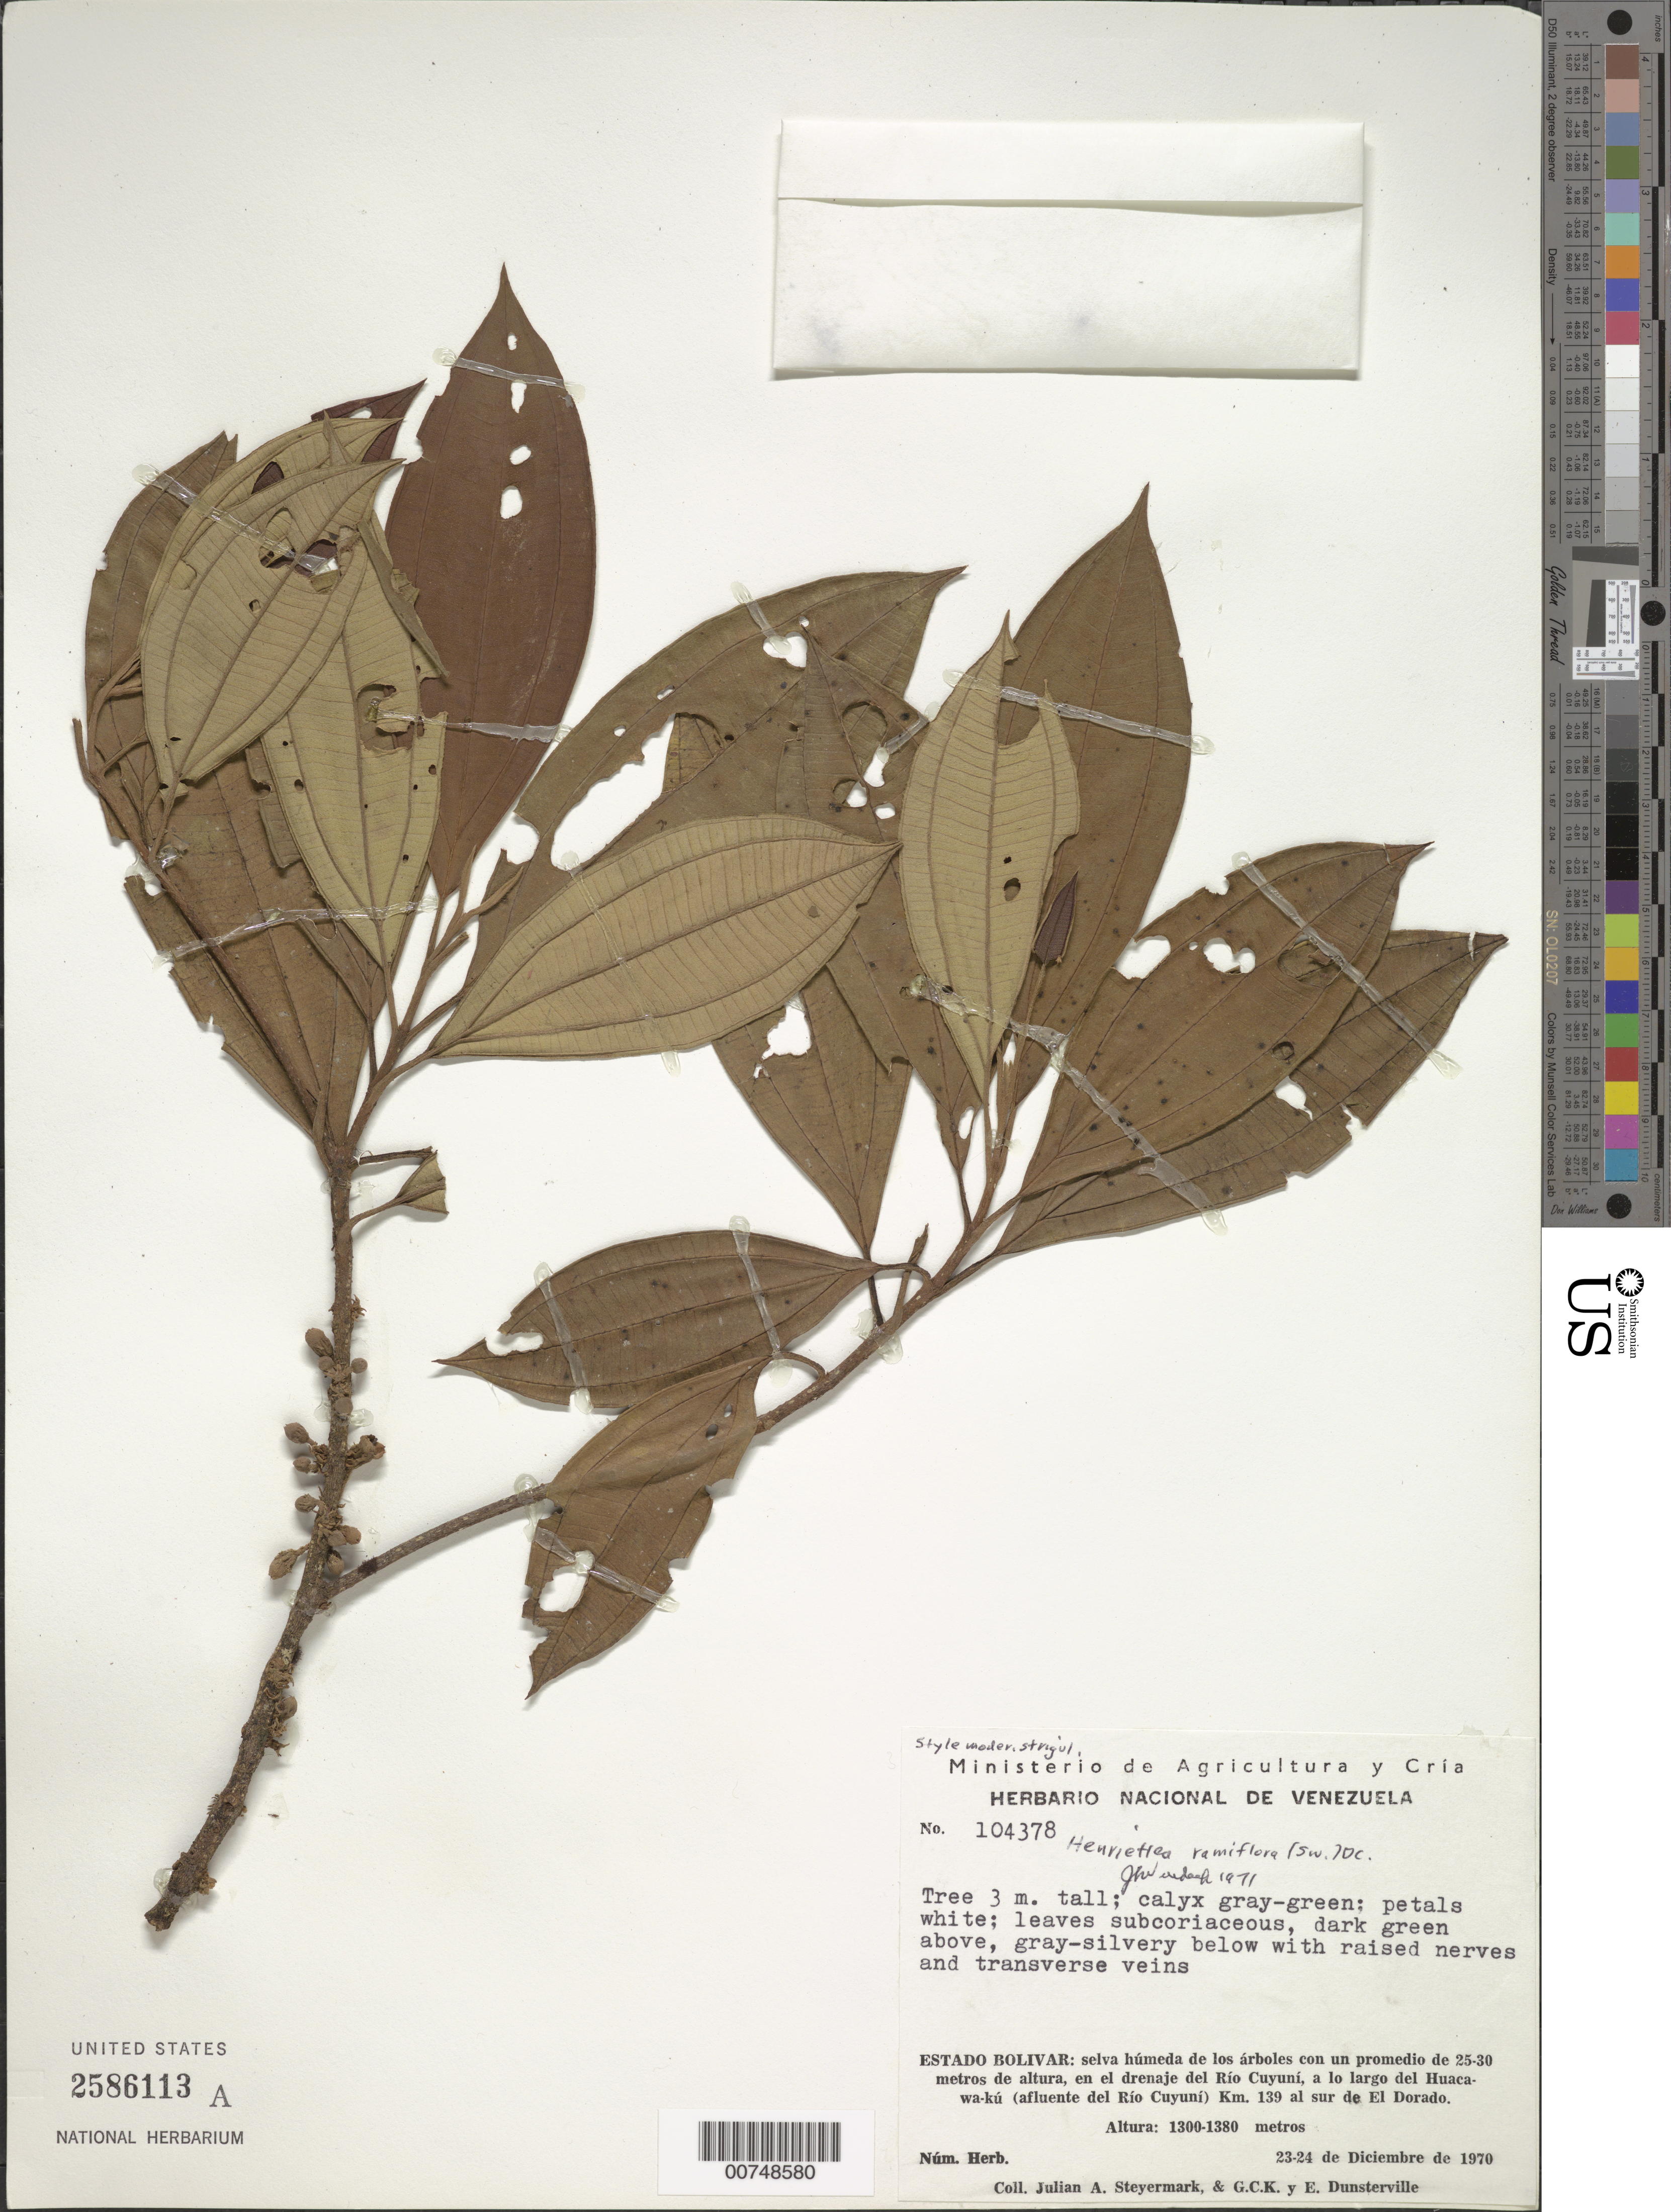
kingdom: Plantae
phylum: Tracheophyta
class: Magnoliopsida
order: Myrtales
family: Melastomataceae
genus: Henriettea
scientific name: Henriettea ramiflora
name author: (Sw.) DC.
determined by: Wurdack, John J., (US), US (UNITED STATES)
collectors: J. Steyermark, G. C. K. Dunsterville & E. Dunsterville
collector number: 104378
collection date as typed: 23-Dec-70 to 24-Dec-70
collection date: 1970-12-23/1970-12-24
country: Venezuela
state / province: Bolívar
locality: Río Cuyuni drainage, Huacawa-kú (afluente del Río Cuyuni), S of El Dorado, km 139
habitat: Selva húmeda de los arboles con un promedio de 25-30 metros de alturaen el drenaje del rio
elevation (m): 1300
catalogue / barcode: US 2586113A